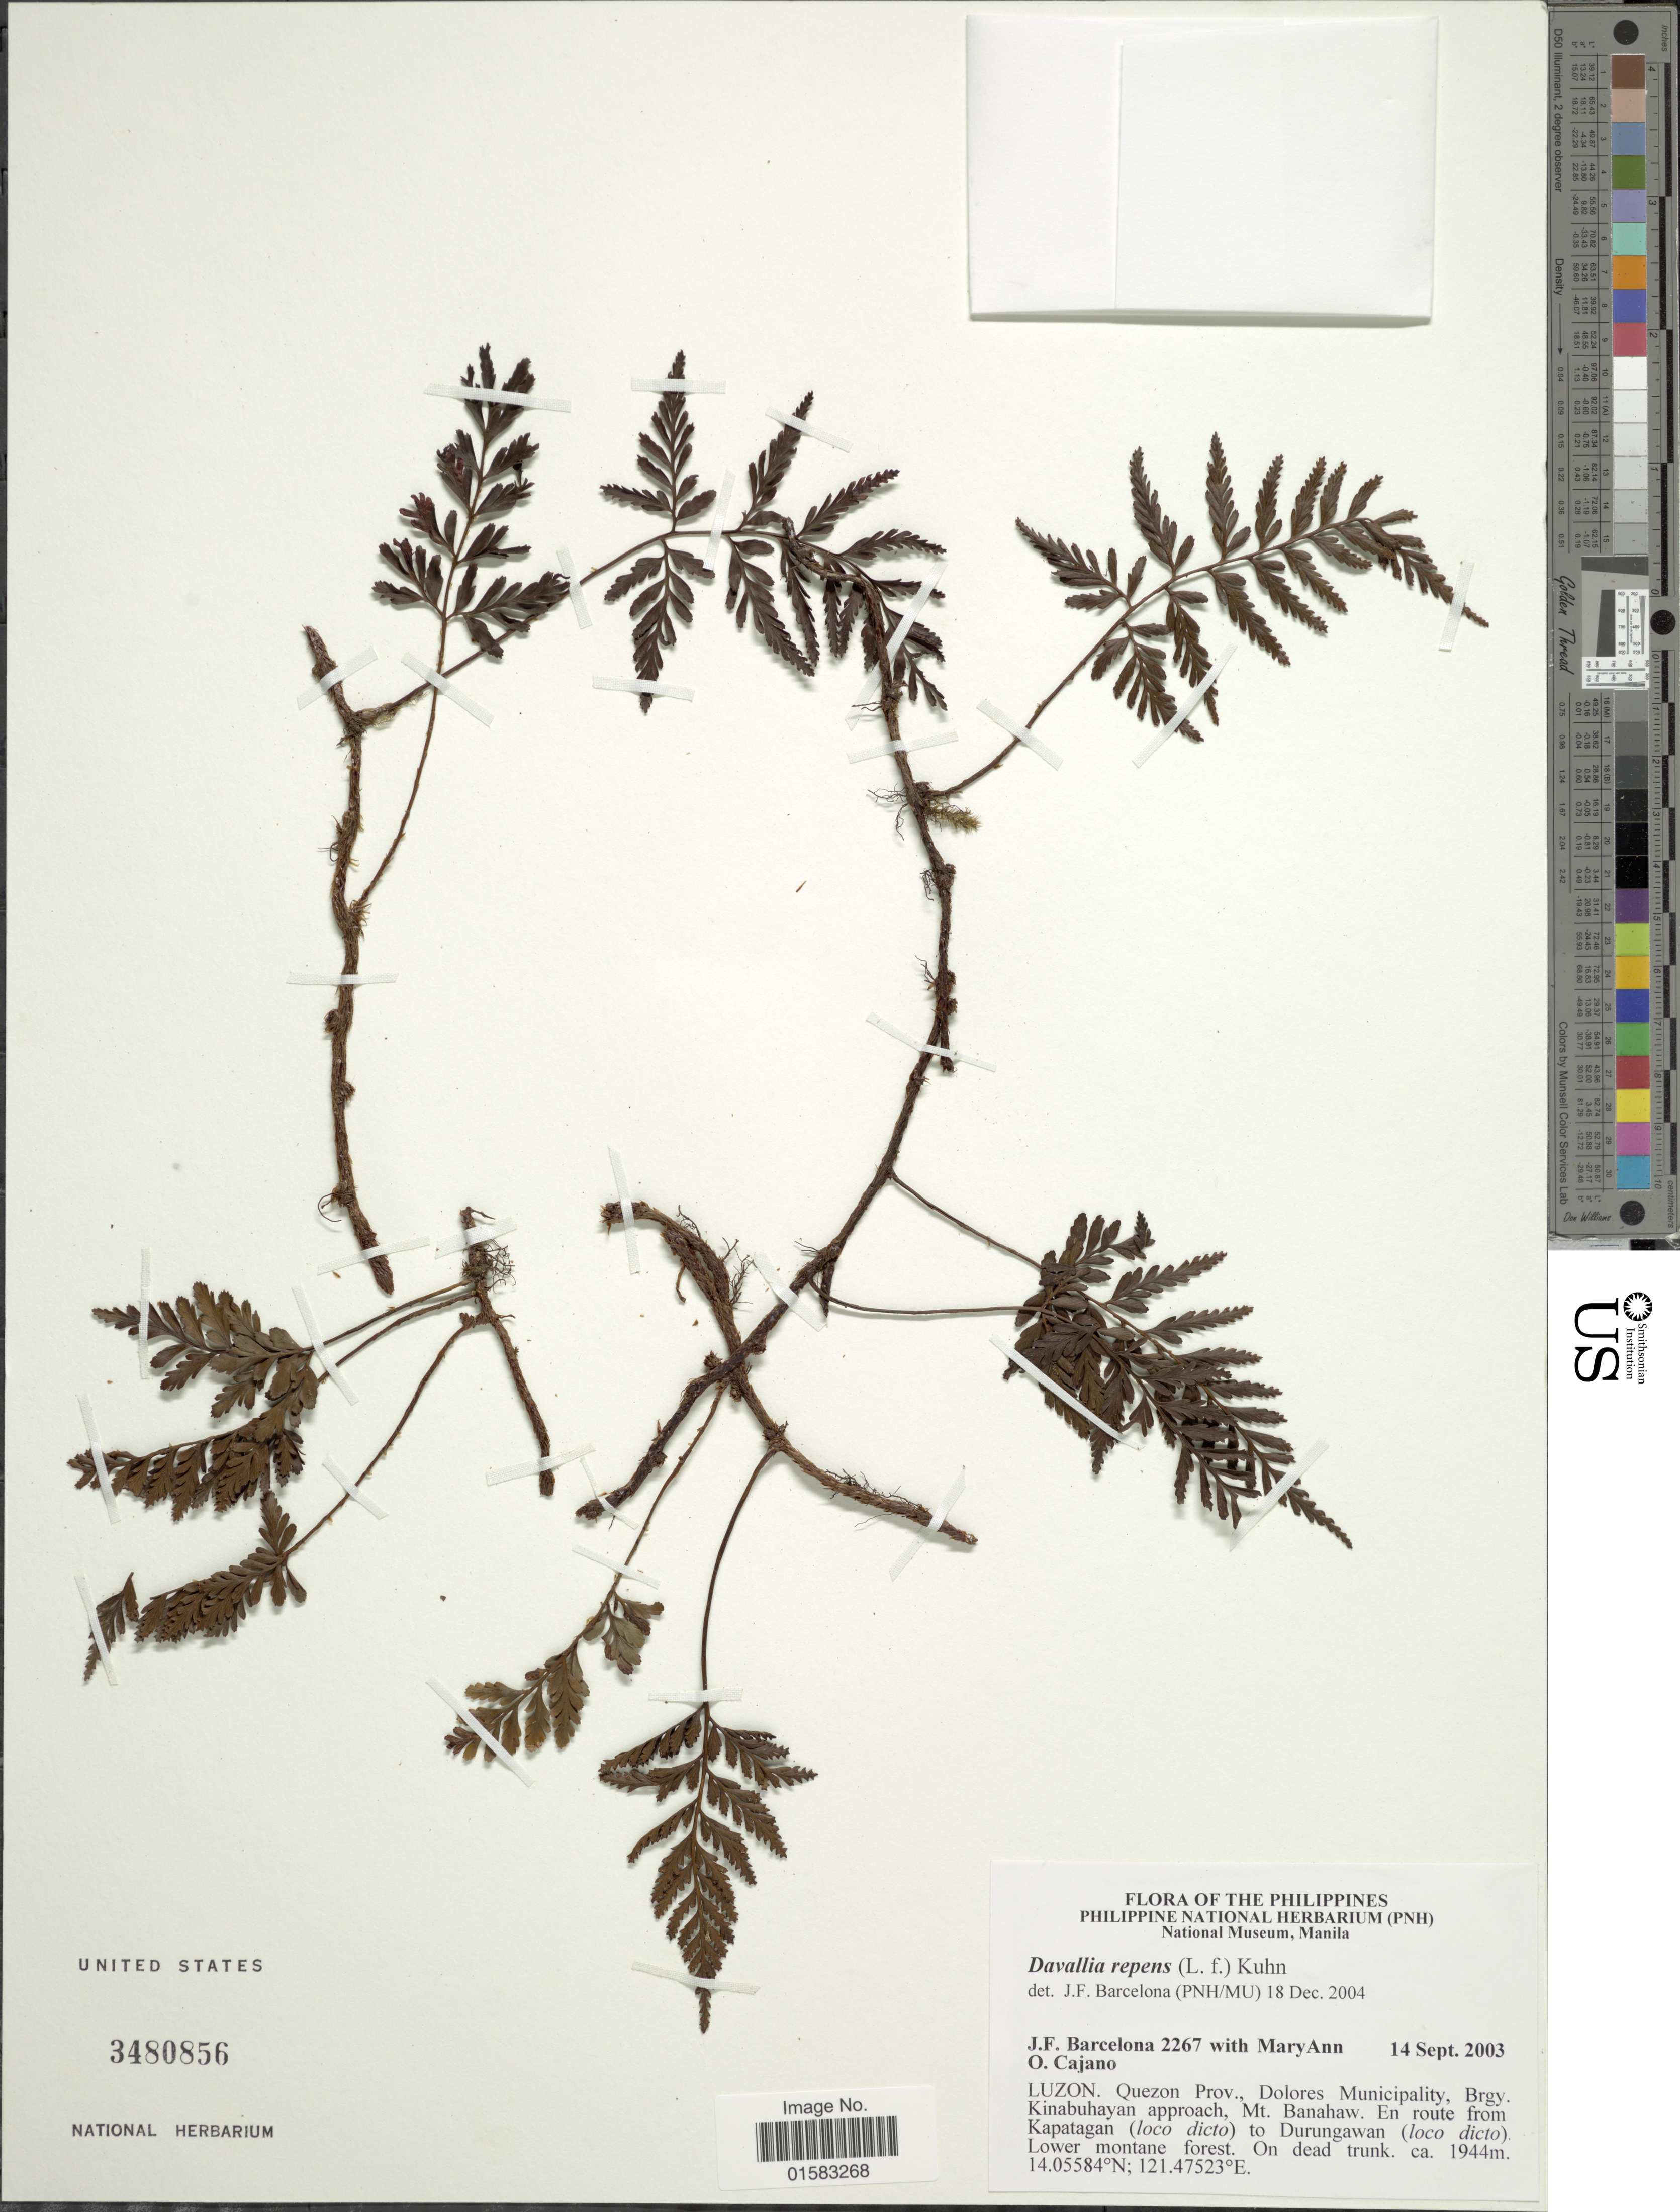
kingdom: Plantae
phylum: Tracheophyta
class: Polypodiopsida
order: Polypodiales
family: Davalliaceae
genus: Davallia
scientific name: Davallia repens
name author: (L. f.) Kuhn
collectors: J. F. Barcelona & M. Cajano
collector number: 2267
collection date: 2003-09-14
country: Philippines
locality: Luzon, Que Prov., Dolores Municipality, Brgy Kinabuhayan approach, Mt. Banahew. En route from Kapatagan to Durugawan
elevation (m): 1944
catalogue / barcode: US 3480856